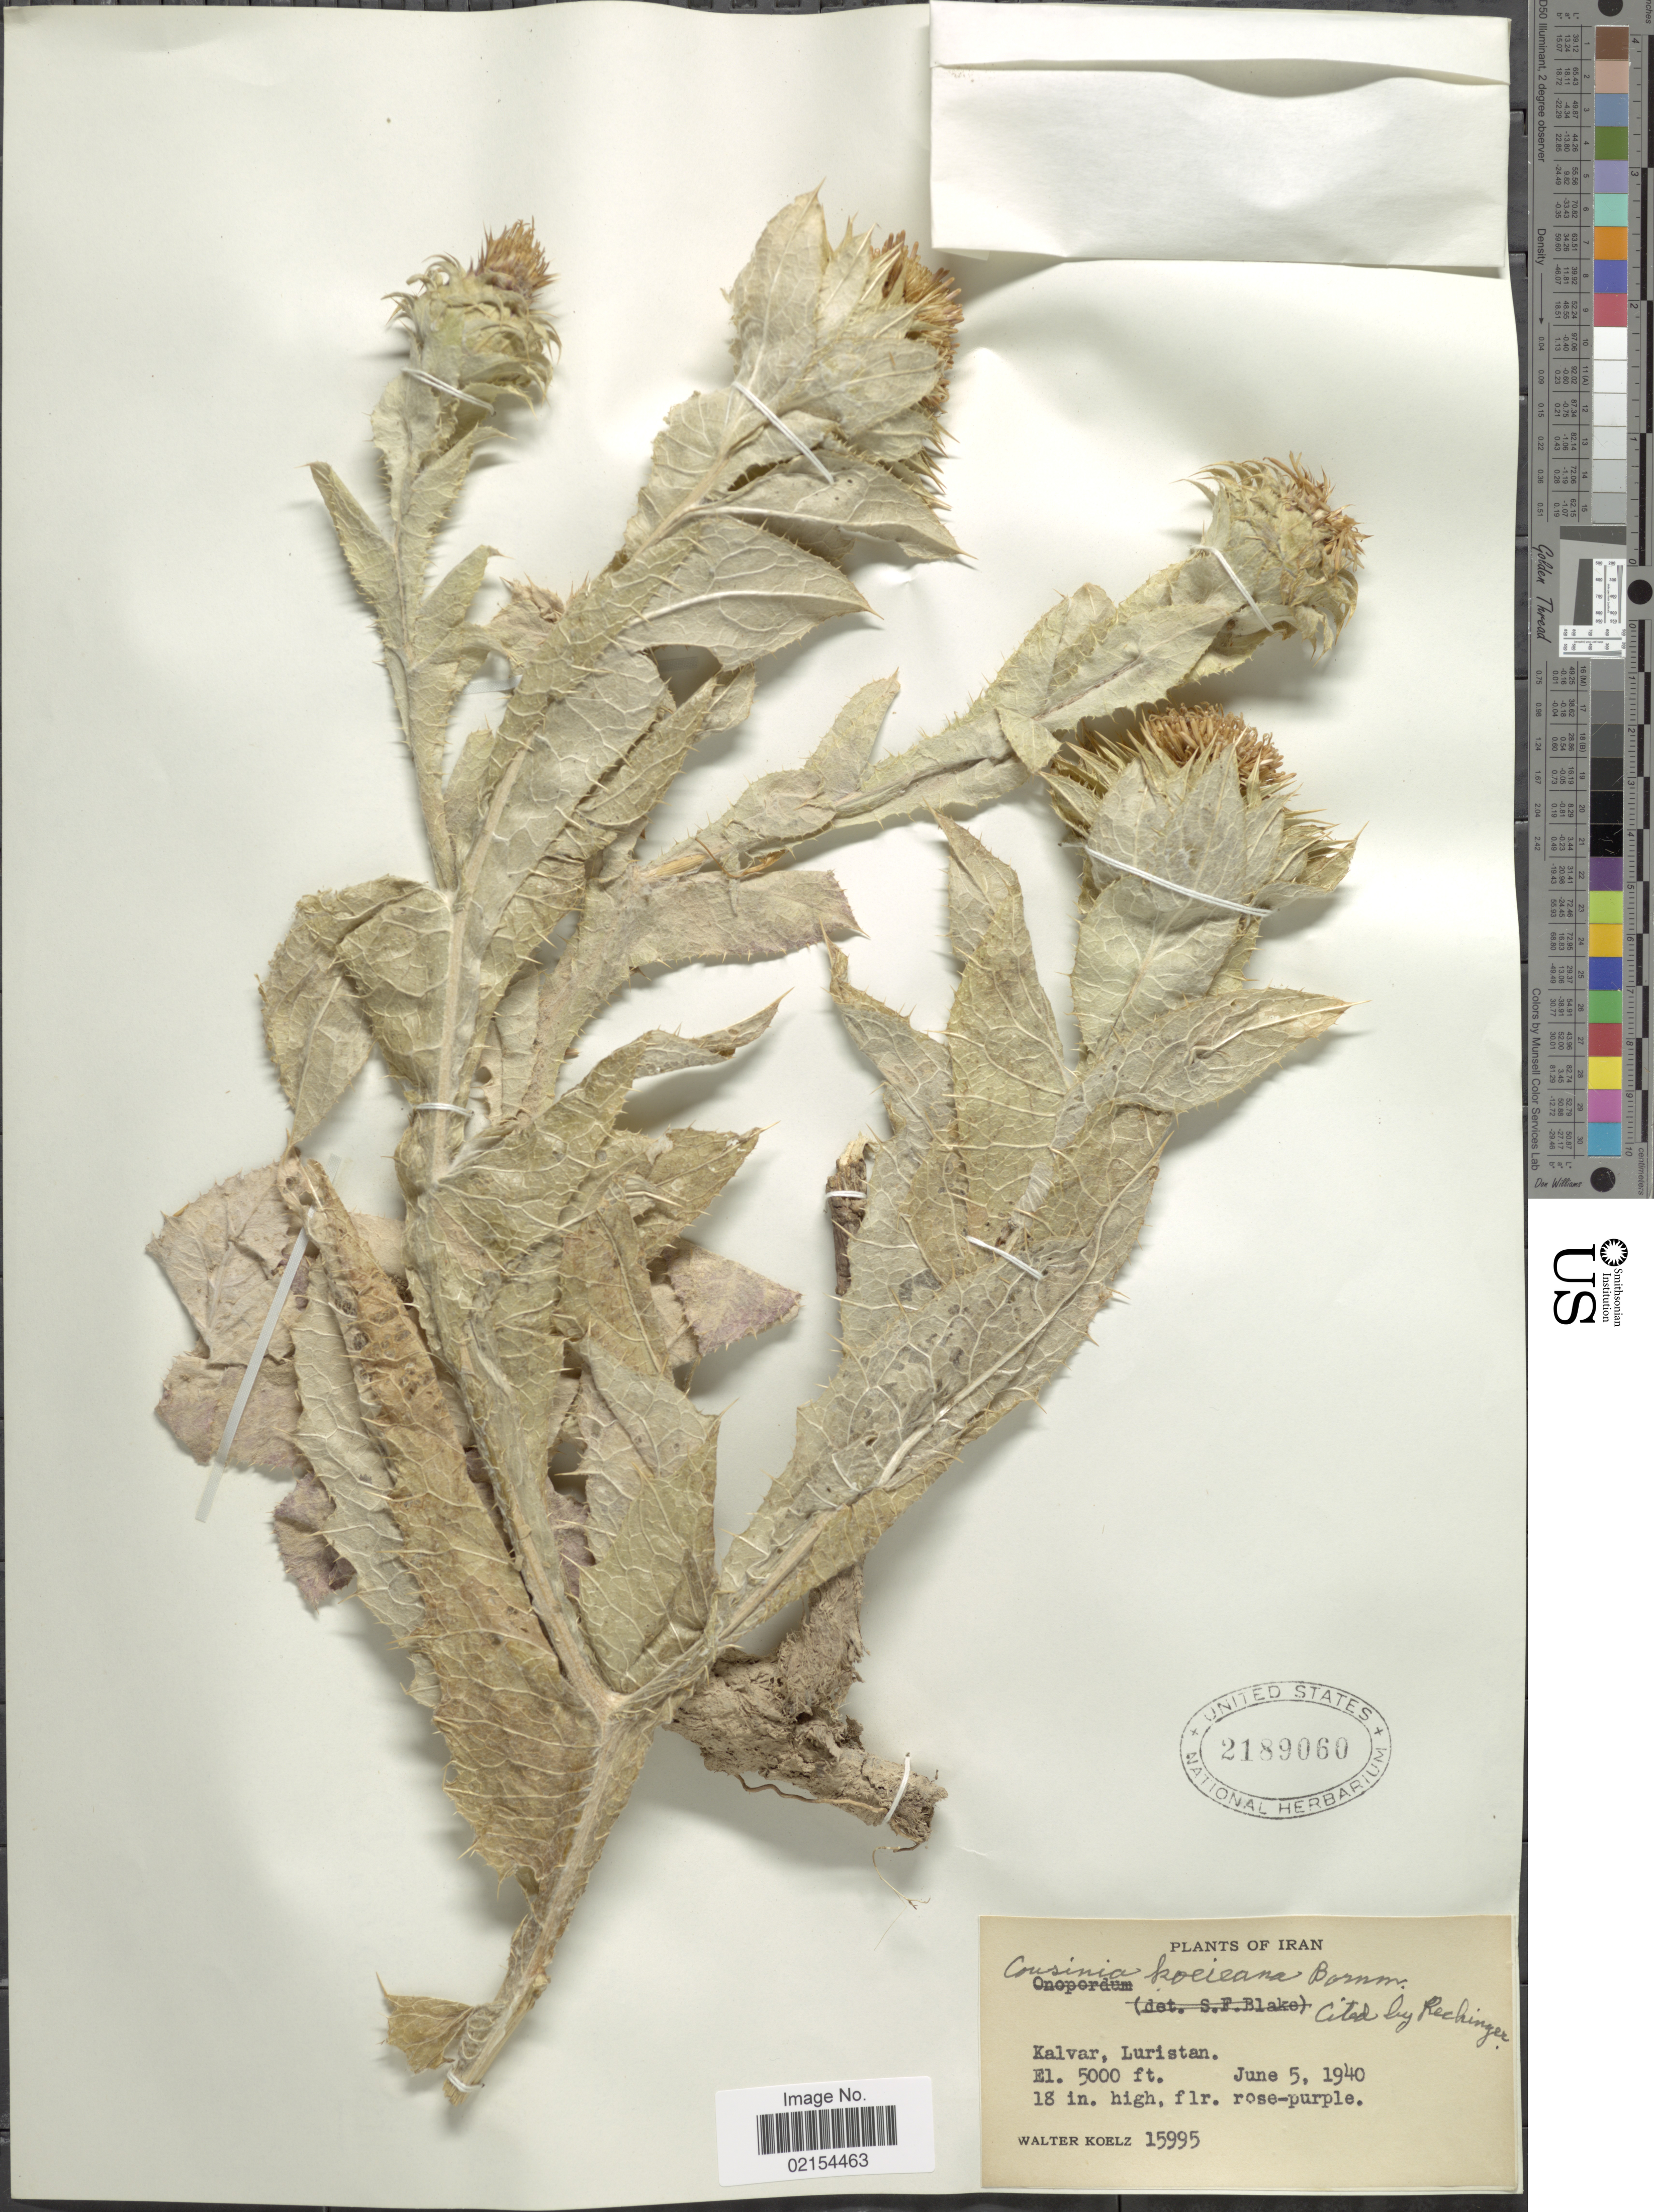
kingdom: Plantae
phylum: Tracheophyta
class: Magnoliopsida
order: Asterales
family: Asteraceae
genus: Cousinia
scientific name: Cousinia phyllocephala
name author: Bornm. & Gauba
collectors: W. N. Koelz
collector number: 15995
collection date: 1940-06-05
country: Iran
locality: Kalvar, Luristan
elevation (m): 1524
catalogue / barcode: US 2189060